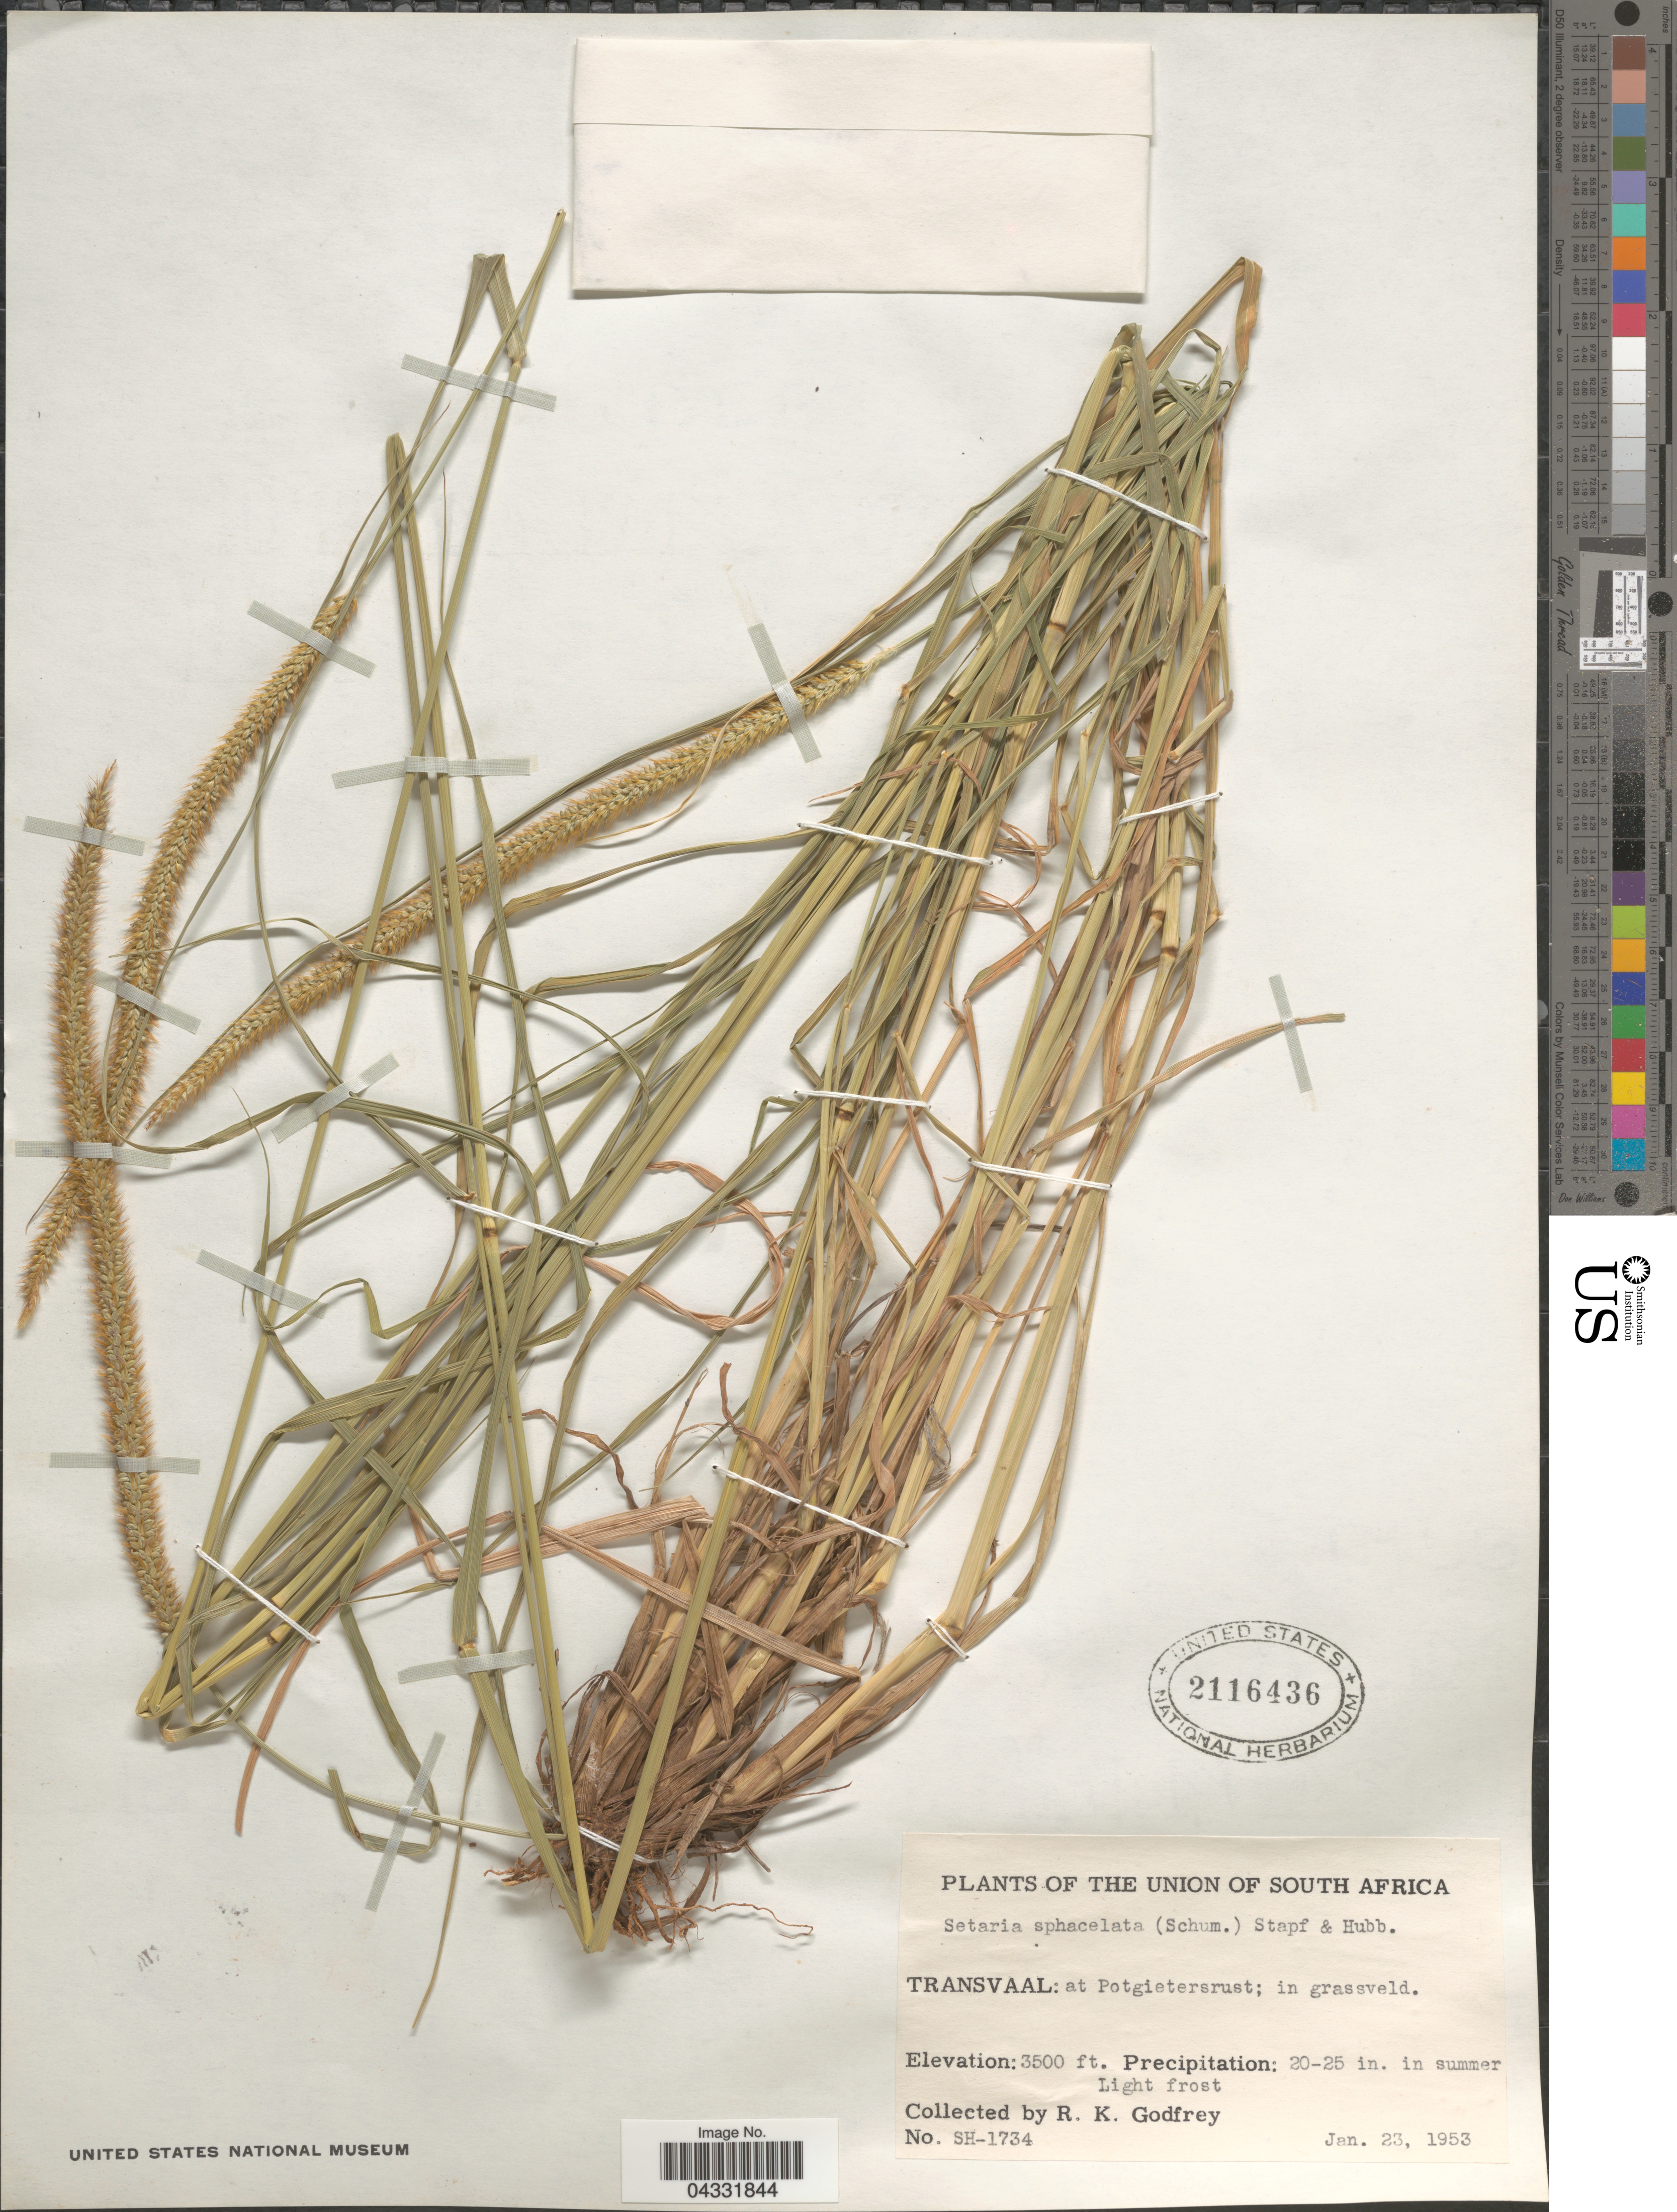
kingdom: Plantae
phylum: Tracheophyta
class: Liliopsida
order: Poales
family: Poaceae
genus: Setaria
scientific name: Setaria sphacelata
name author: (Schumach.) Stapf & Hubb. ex Moss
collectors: R. K. Godfrey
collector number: SH-1734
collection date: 1953-01-23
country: South Africa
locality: The Union of South Africa. Transvaal: at Potgietersrust.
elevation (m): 1067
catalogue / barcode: US 2116436